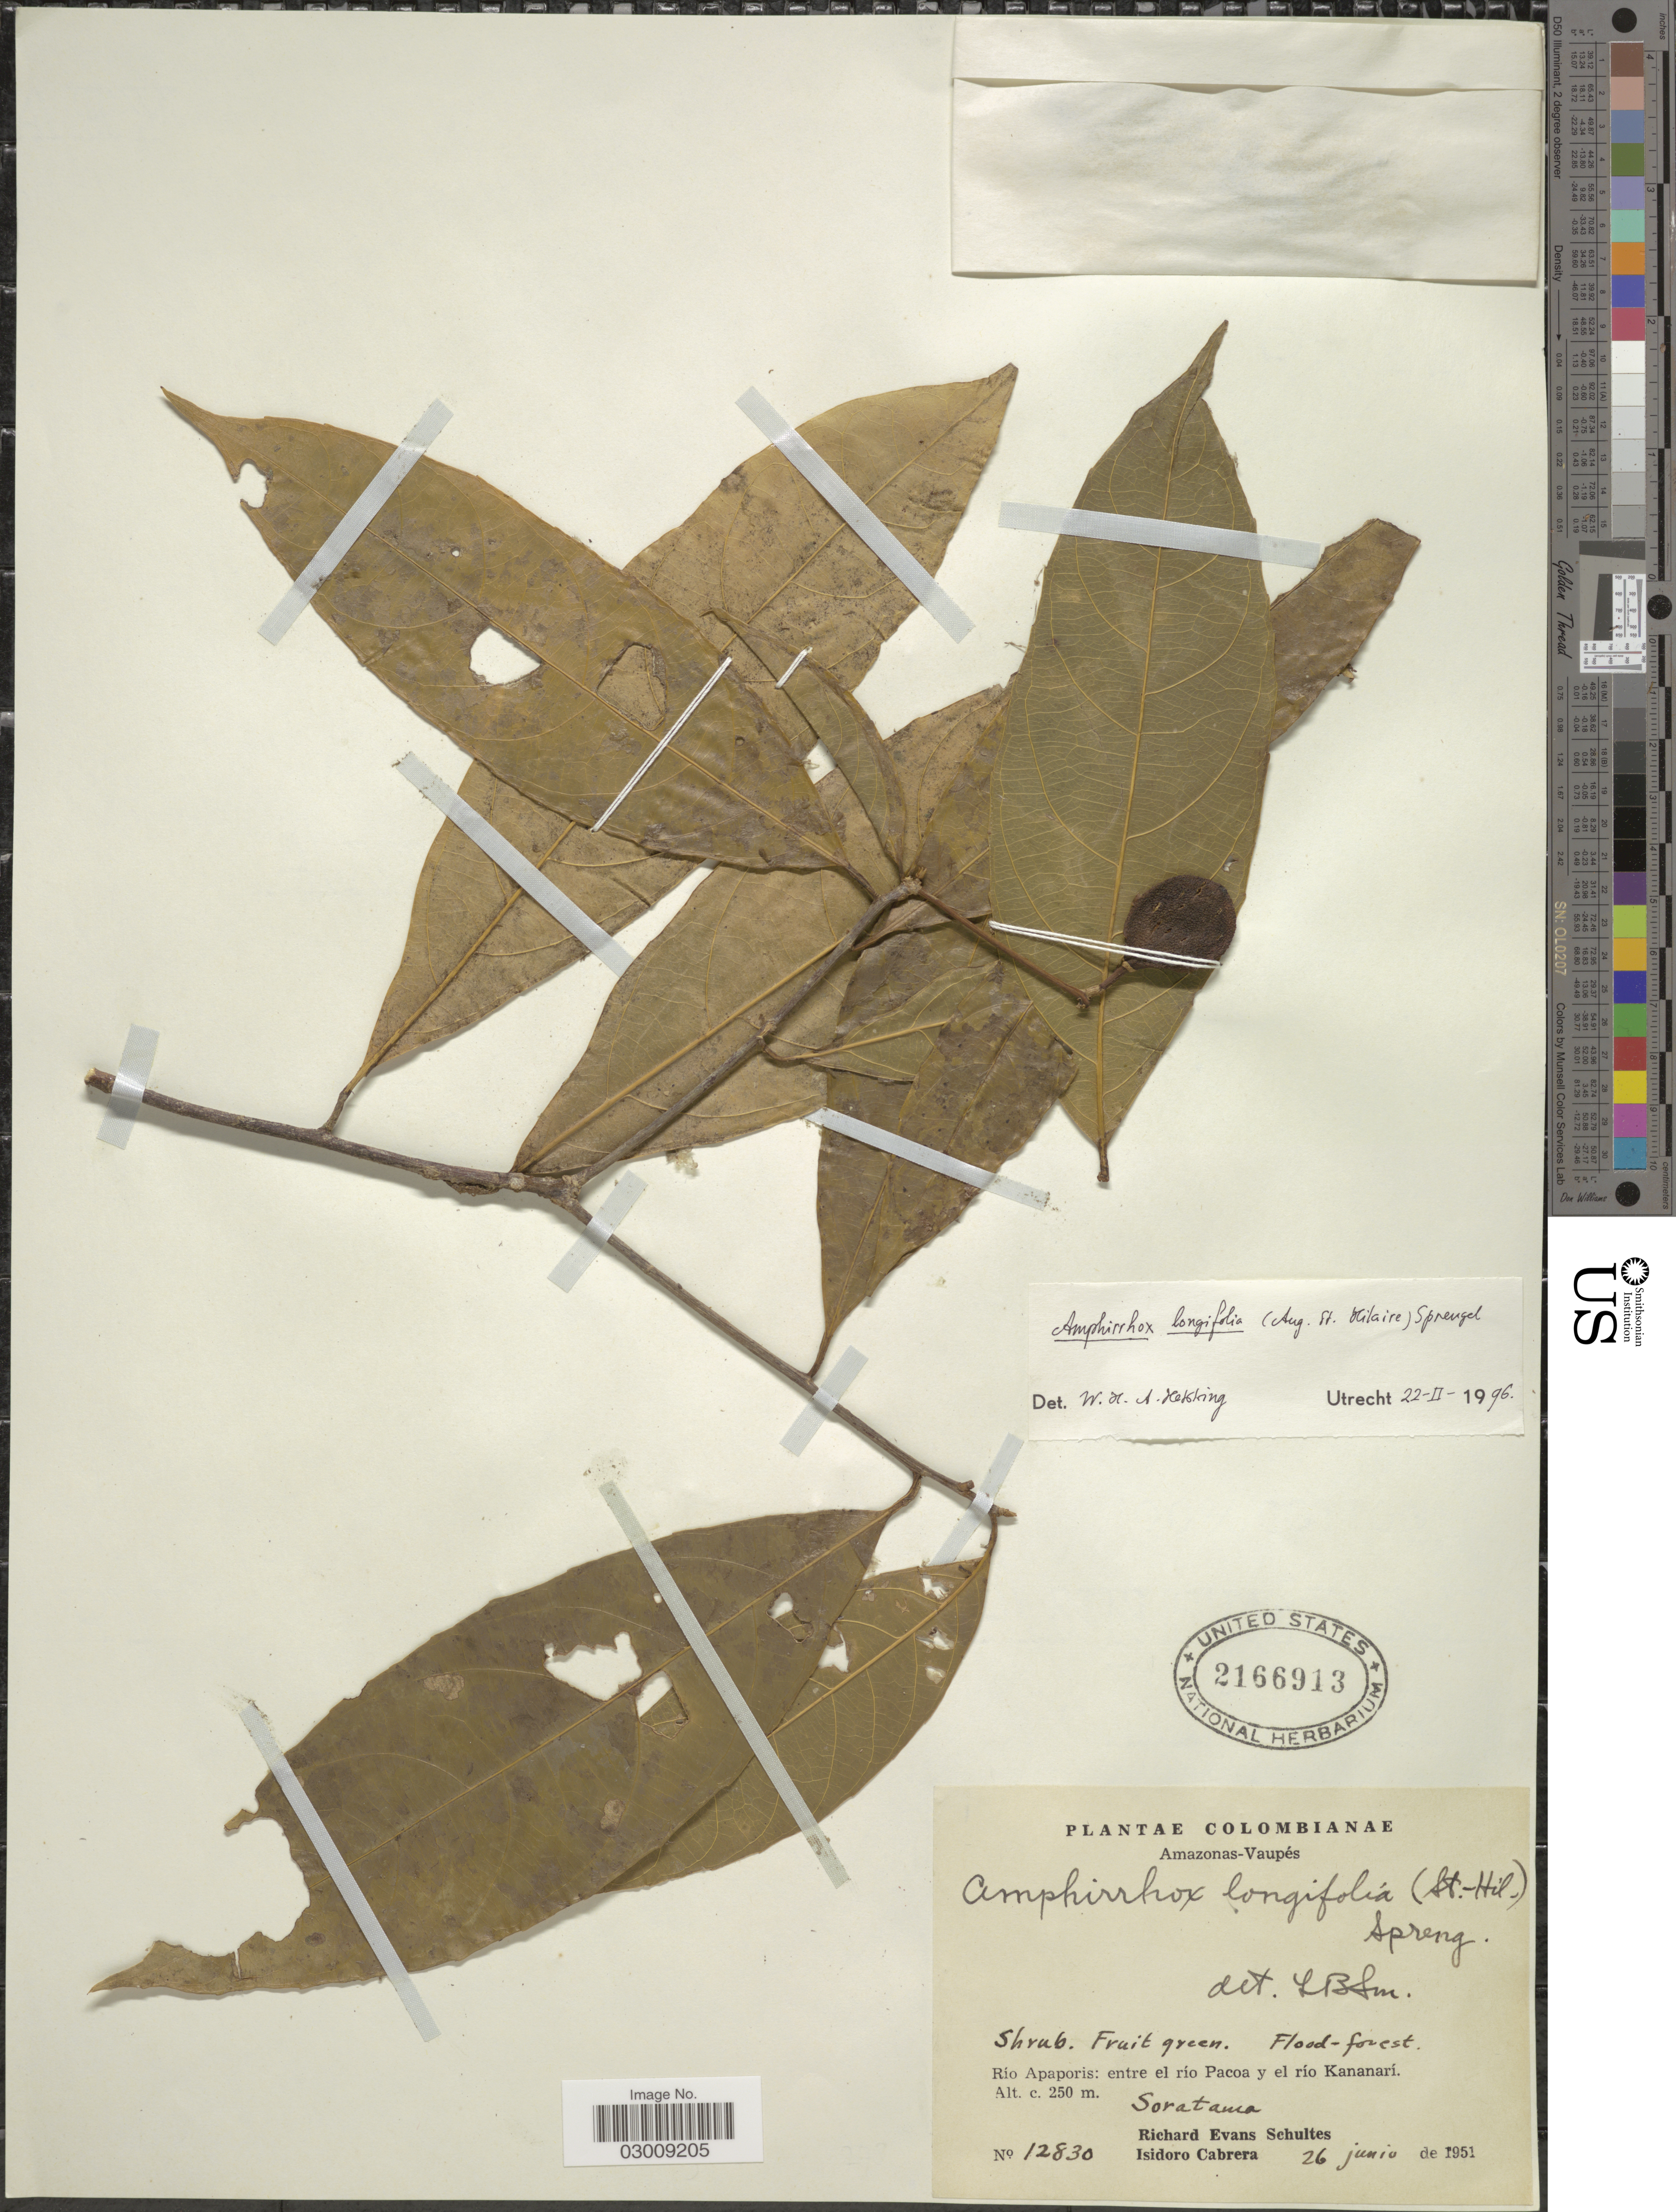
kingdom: Plantae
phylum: Tracheophyta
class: Magnoliopsida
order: Malpighiales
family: Violaceae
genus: Amphirrhox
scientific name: Amphirrhox longifolia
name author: (A. St.-Hil.) Spreng.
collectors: R. E. Schultes & I. Cabrera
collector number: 12830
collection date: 1951-06-26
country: Colombia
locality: Amazonas-Vaupés. Río Apaporis: entre el río Pacoa y el río Kananarí. Soratama.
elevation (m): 250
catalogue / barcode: US 2166913